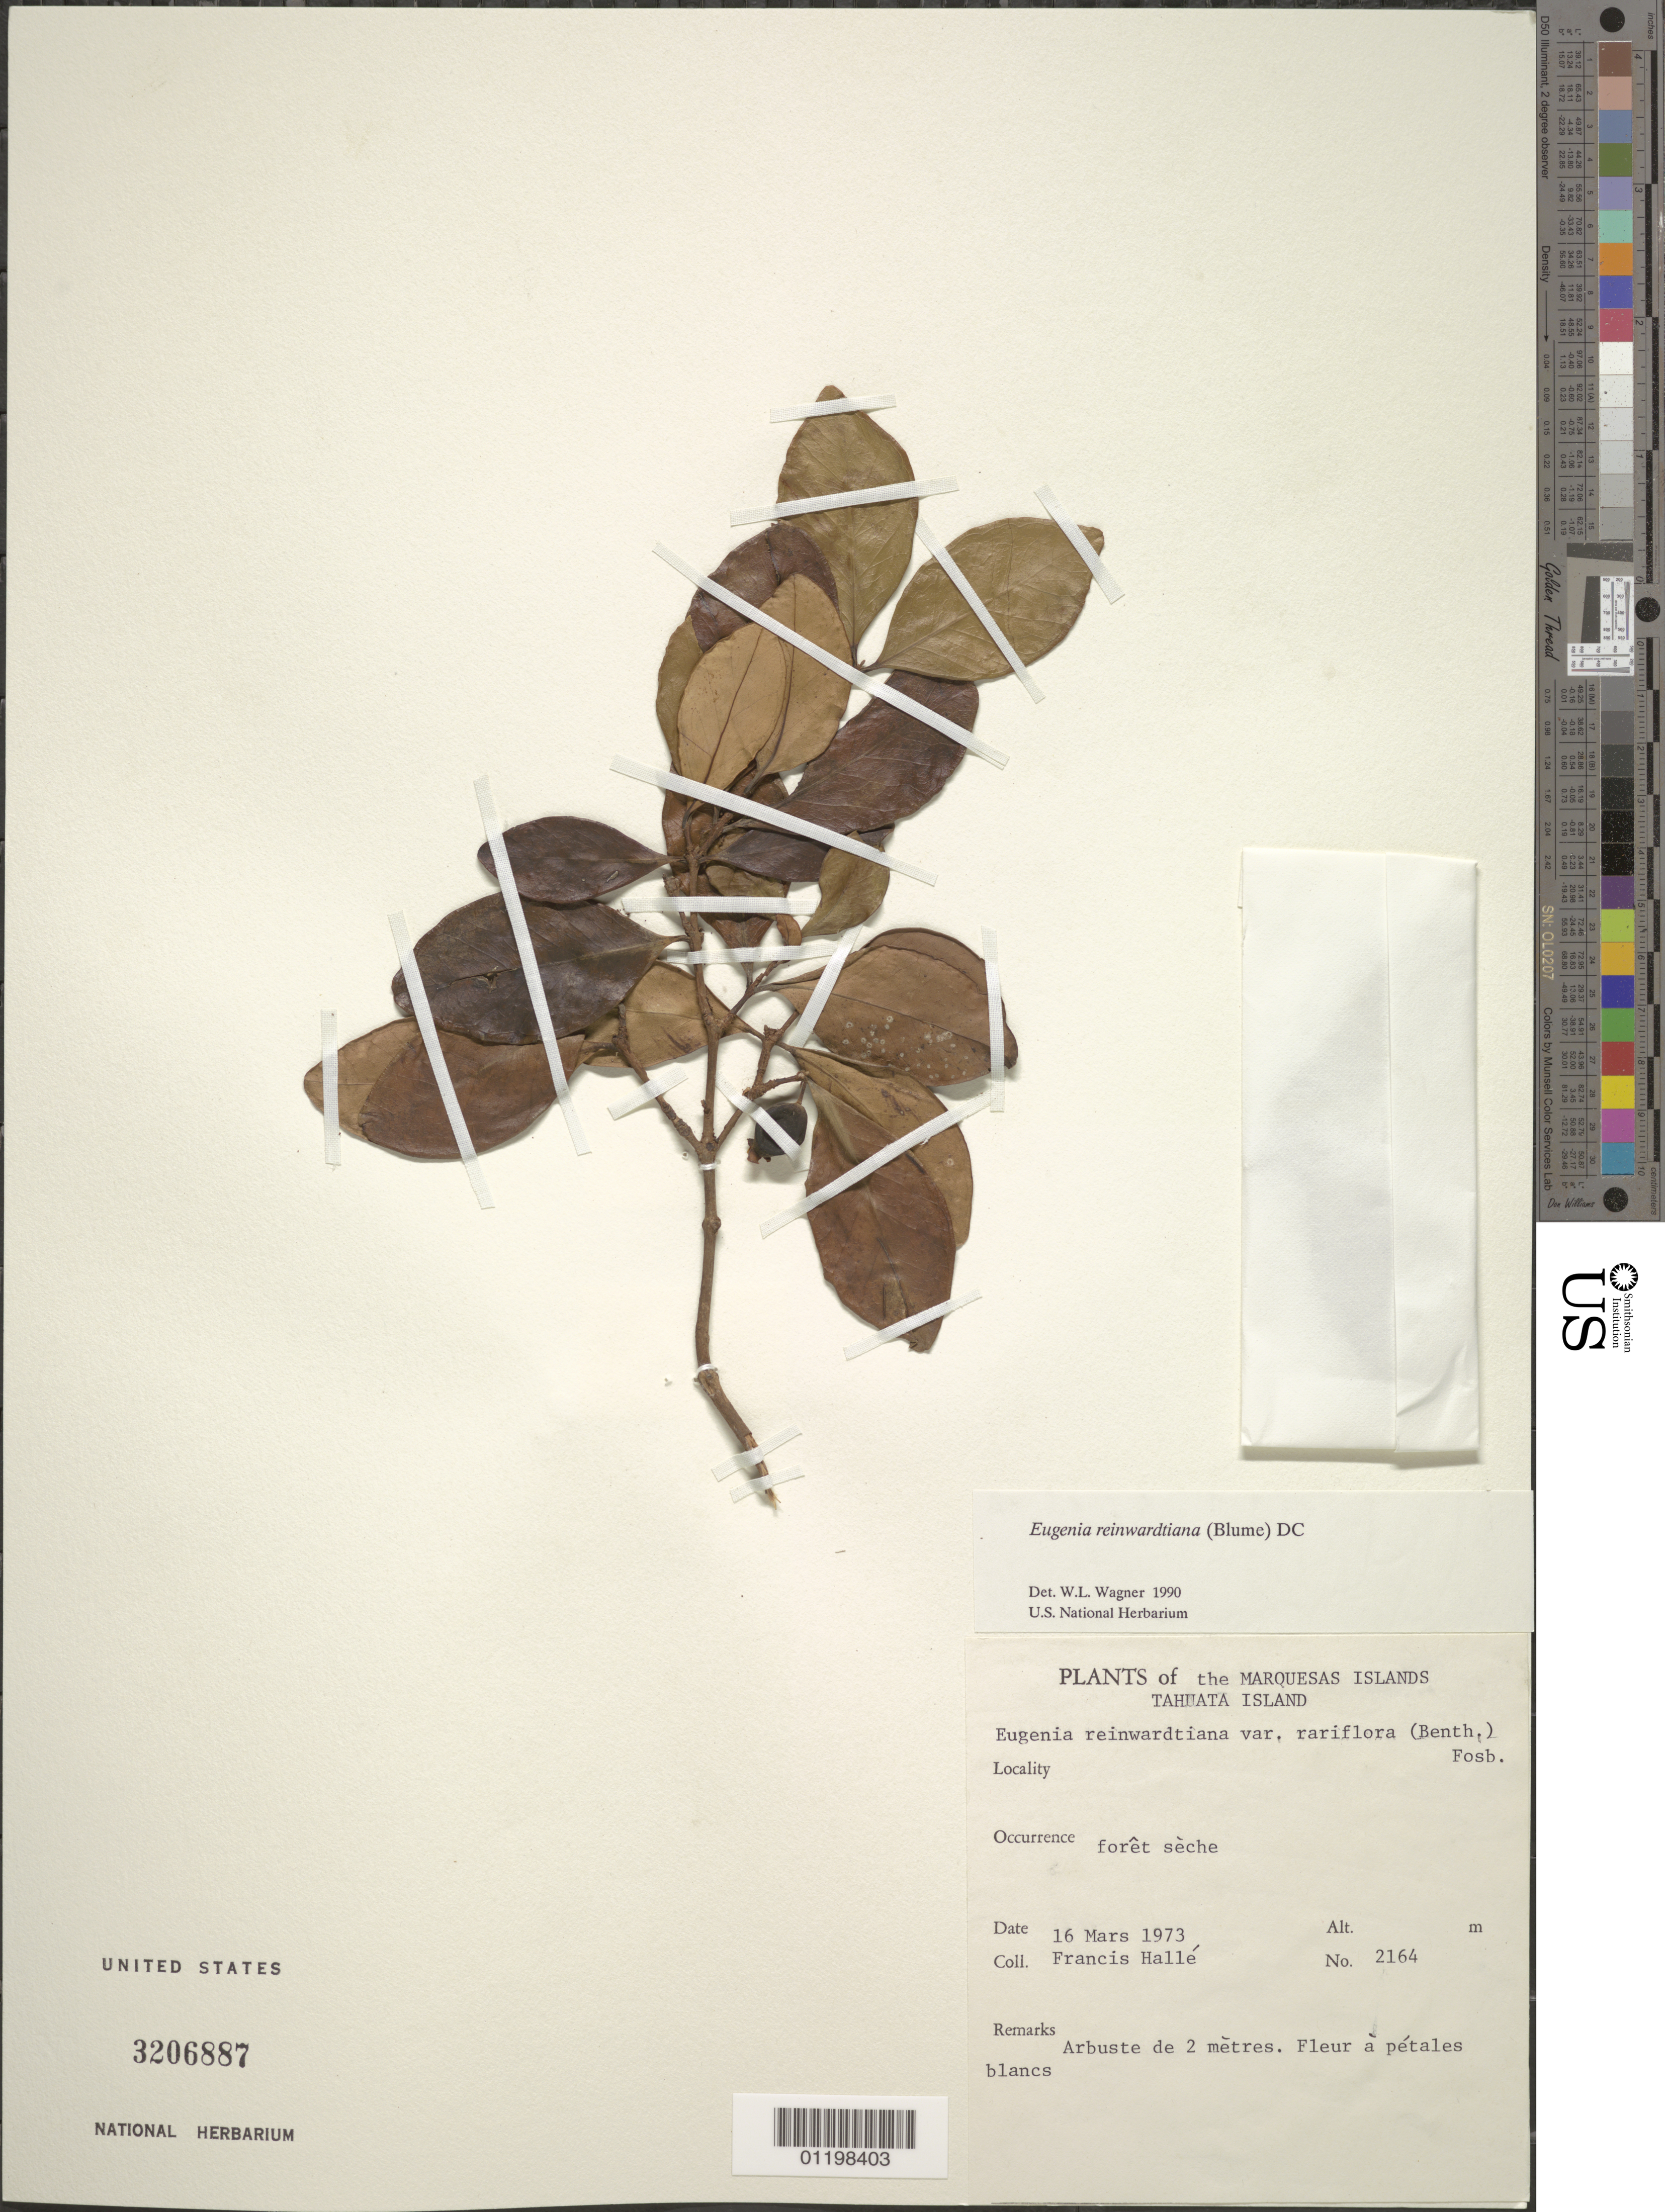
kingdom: Plantae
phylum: Tracheophyta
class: Magnoliopsida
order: Myrtales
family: Myrtaceae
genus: Eugenia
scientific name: Eugenia reinwardtiana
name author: (Blume) DC.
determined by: Wagner, W. L., (BOT), Smithsonian Institution - National Museum of Natural History (UNITED STATES)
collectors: F. Hallé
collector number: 2164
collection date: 1973-03-16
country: French Polynesia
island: Tahuata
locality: s.l.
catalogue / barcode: US 3206887